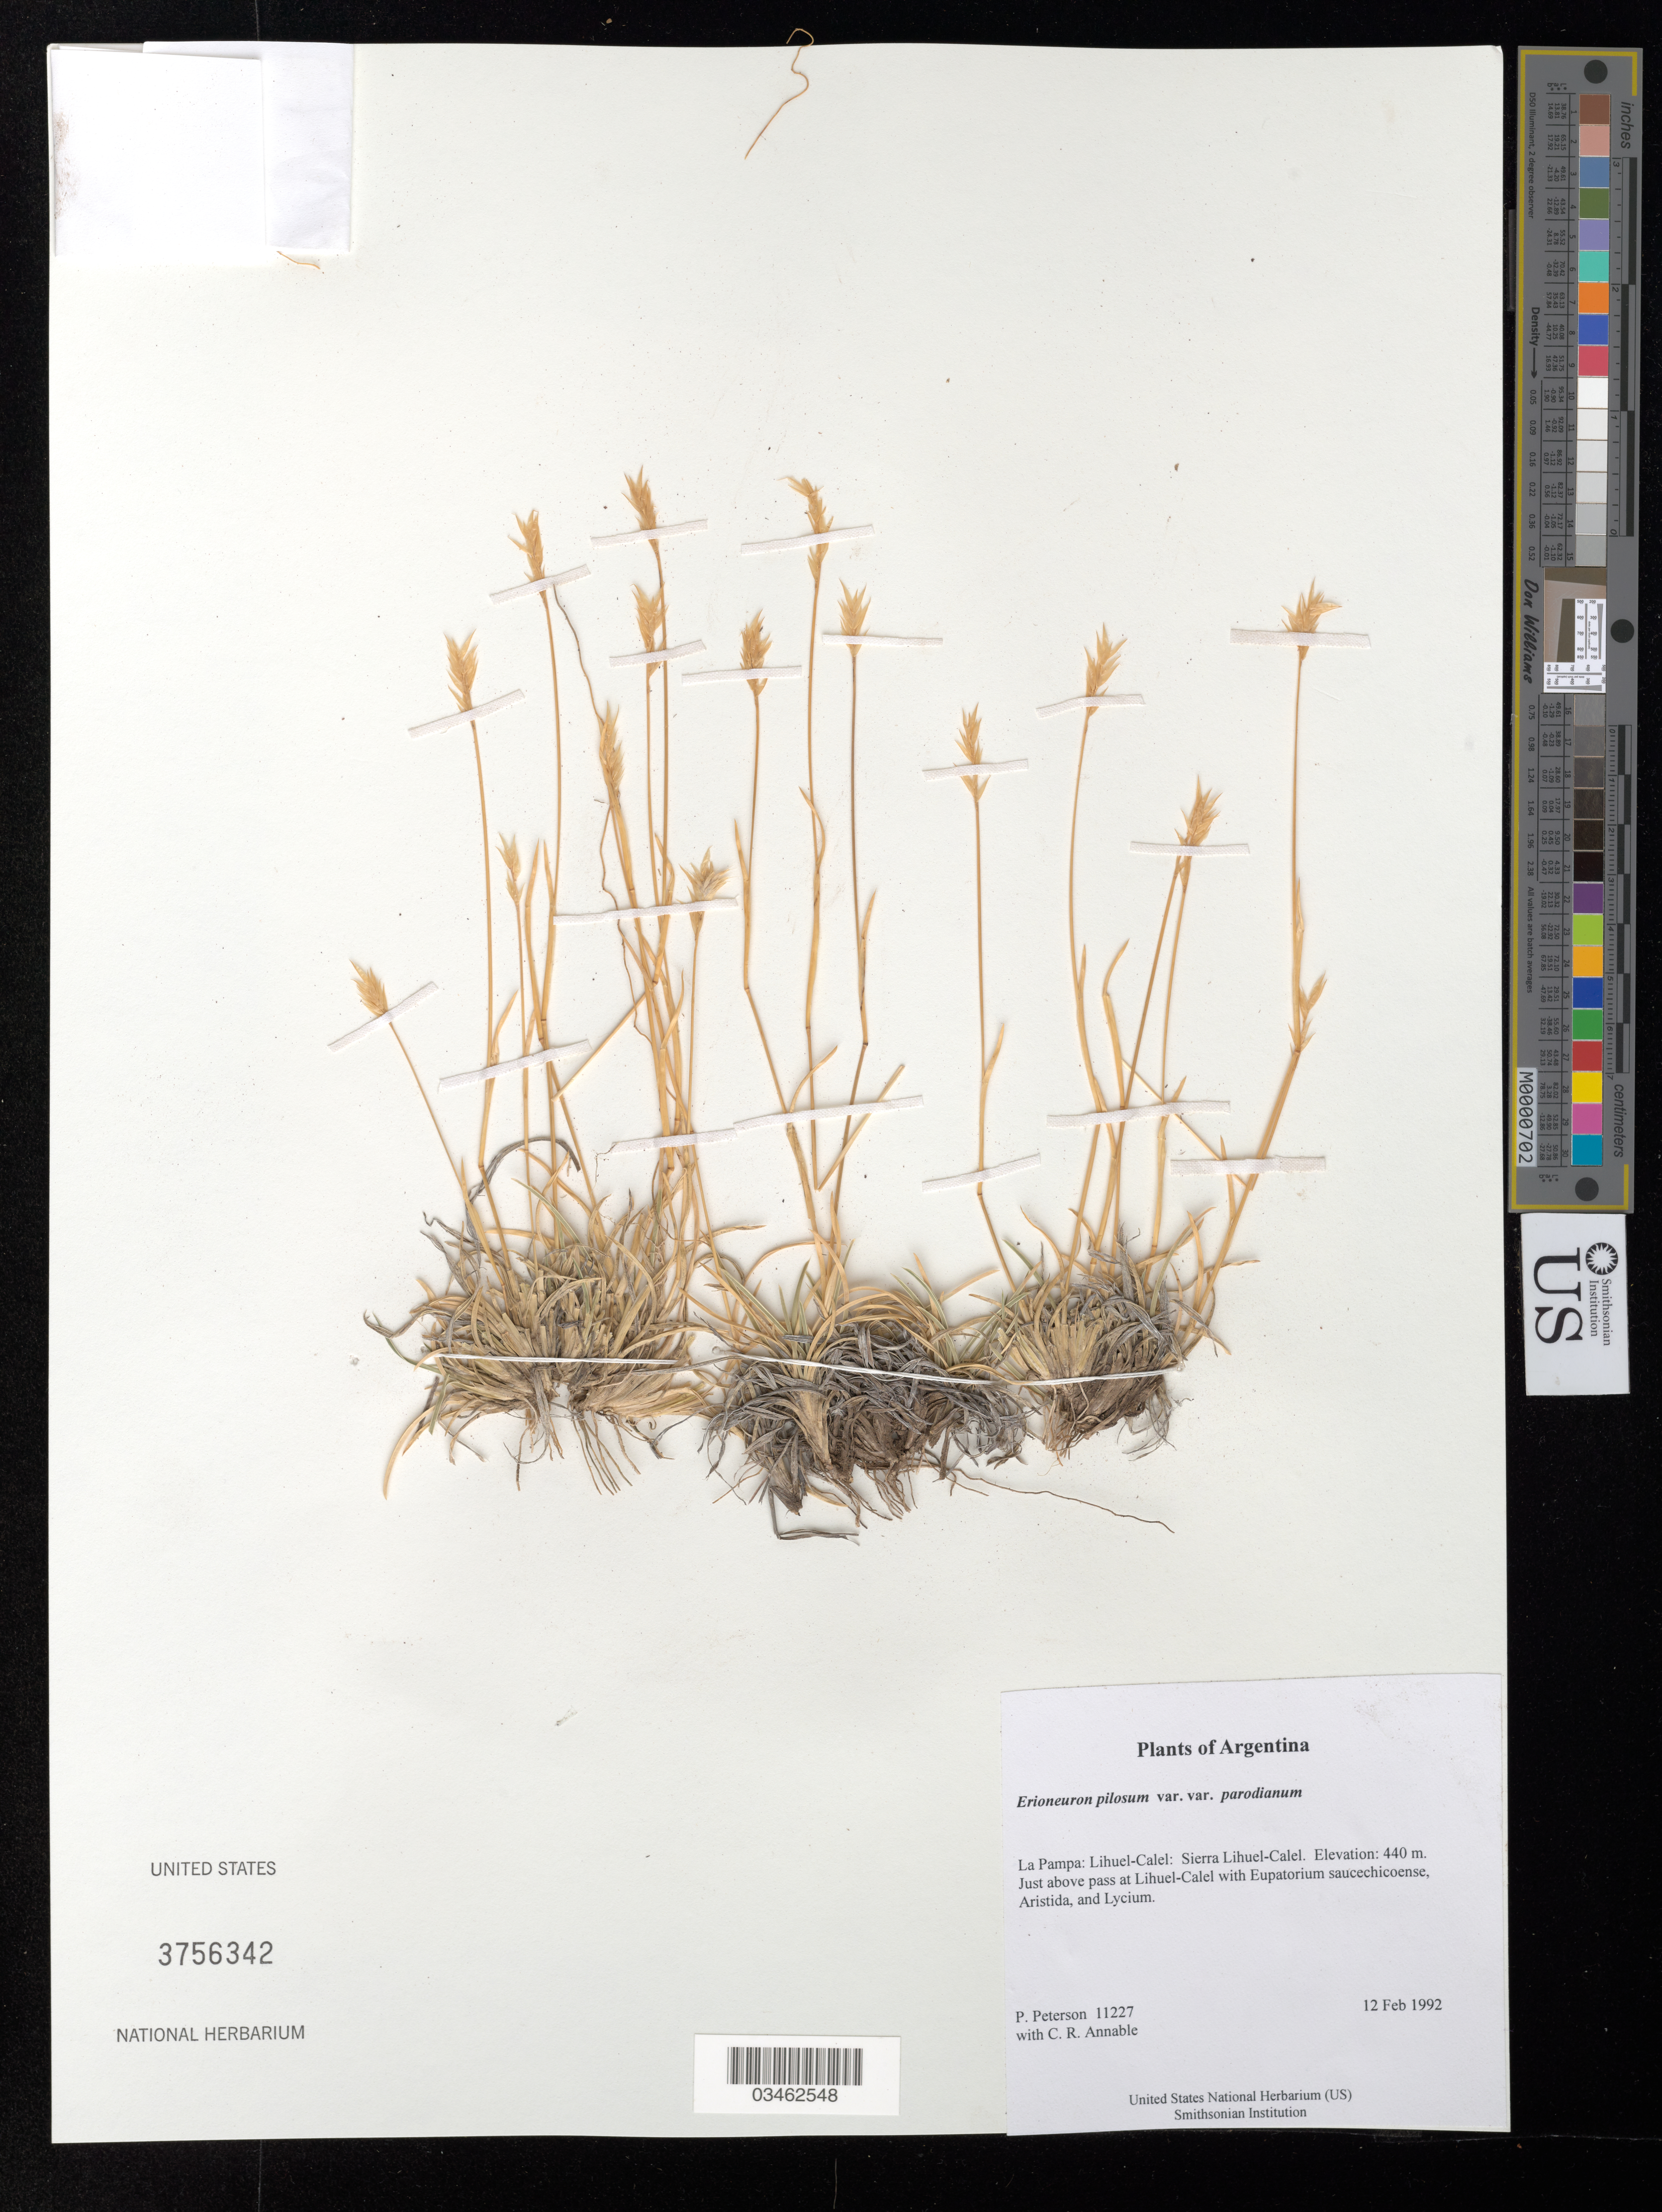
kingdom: Plantae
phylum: Tracheophyta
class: Liliopsida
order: Poales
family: Poaceae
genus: Erioneuron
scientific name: Erioneuron pilosum var. parodianum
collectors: P. M. Peterson & C. R. Annable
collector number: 11227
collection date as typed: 12 Feb 1992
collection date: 1992-02-12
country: Argentina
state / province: La Pampa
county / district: Lihuel-Calel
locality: Sierra Lihuel-Calel.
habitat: Just above pass at Lihuel-Calel with Eupatorium saucechicoense, Aristida, and Lycium.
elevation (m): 440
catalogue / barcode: US 3756342